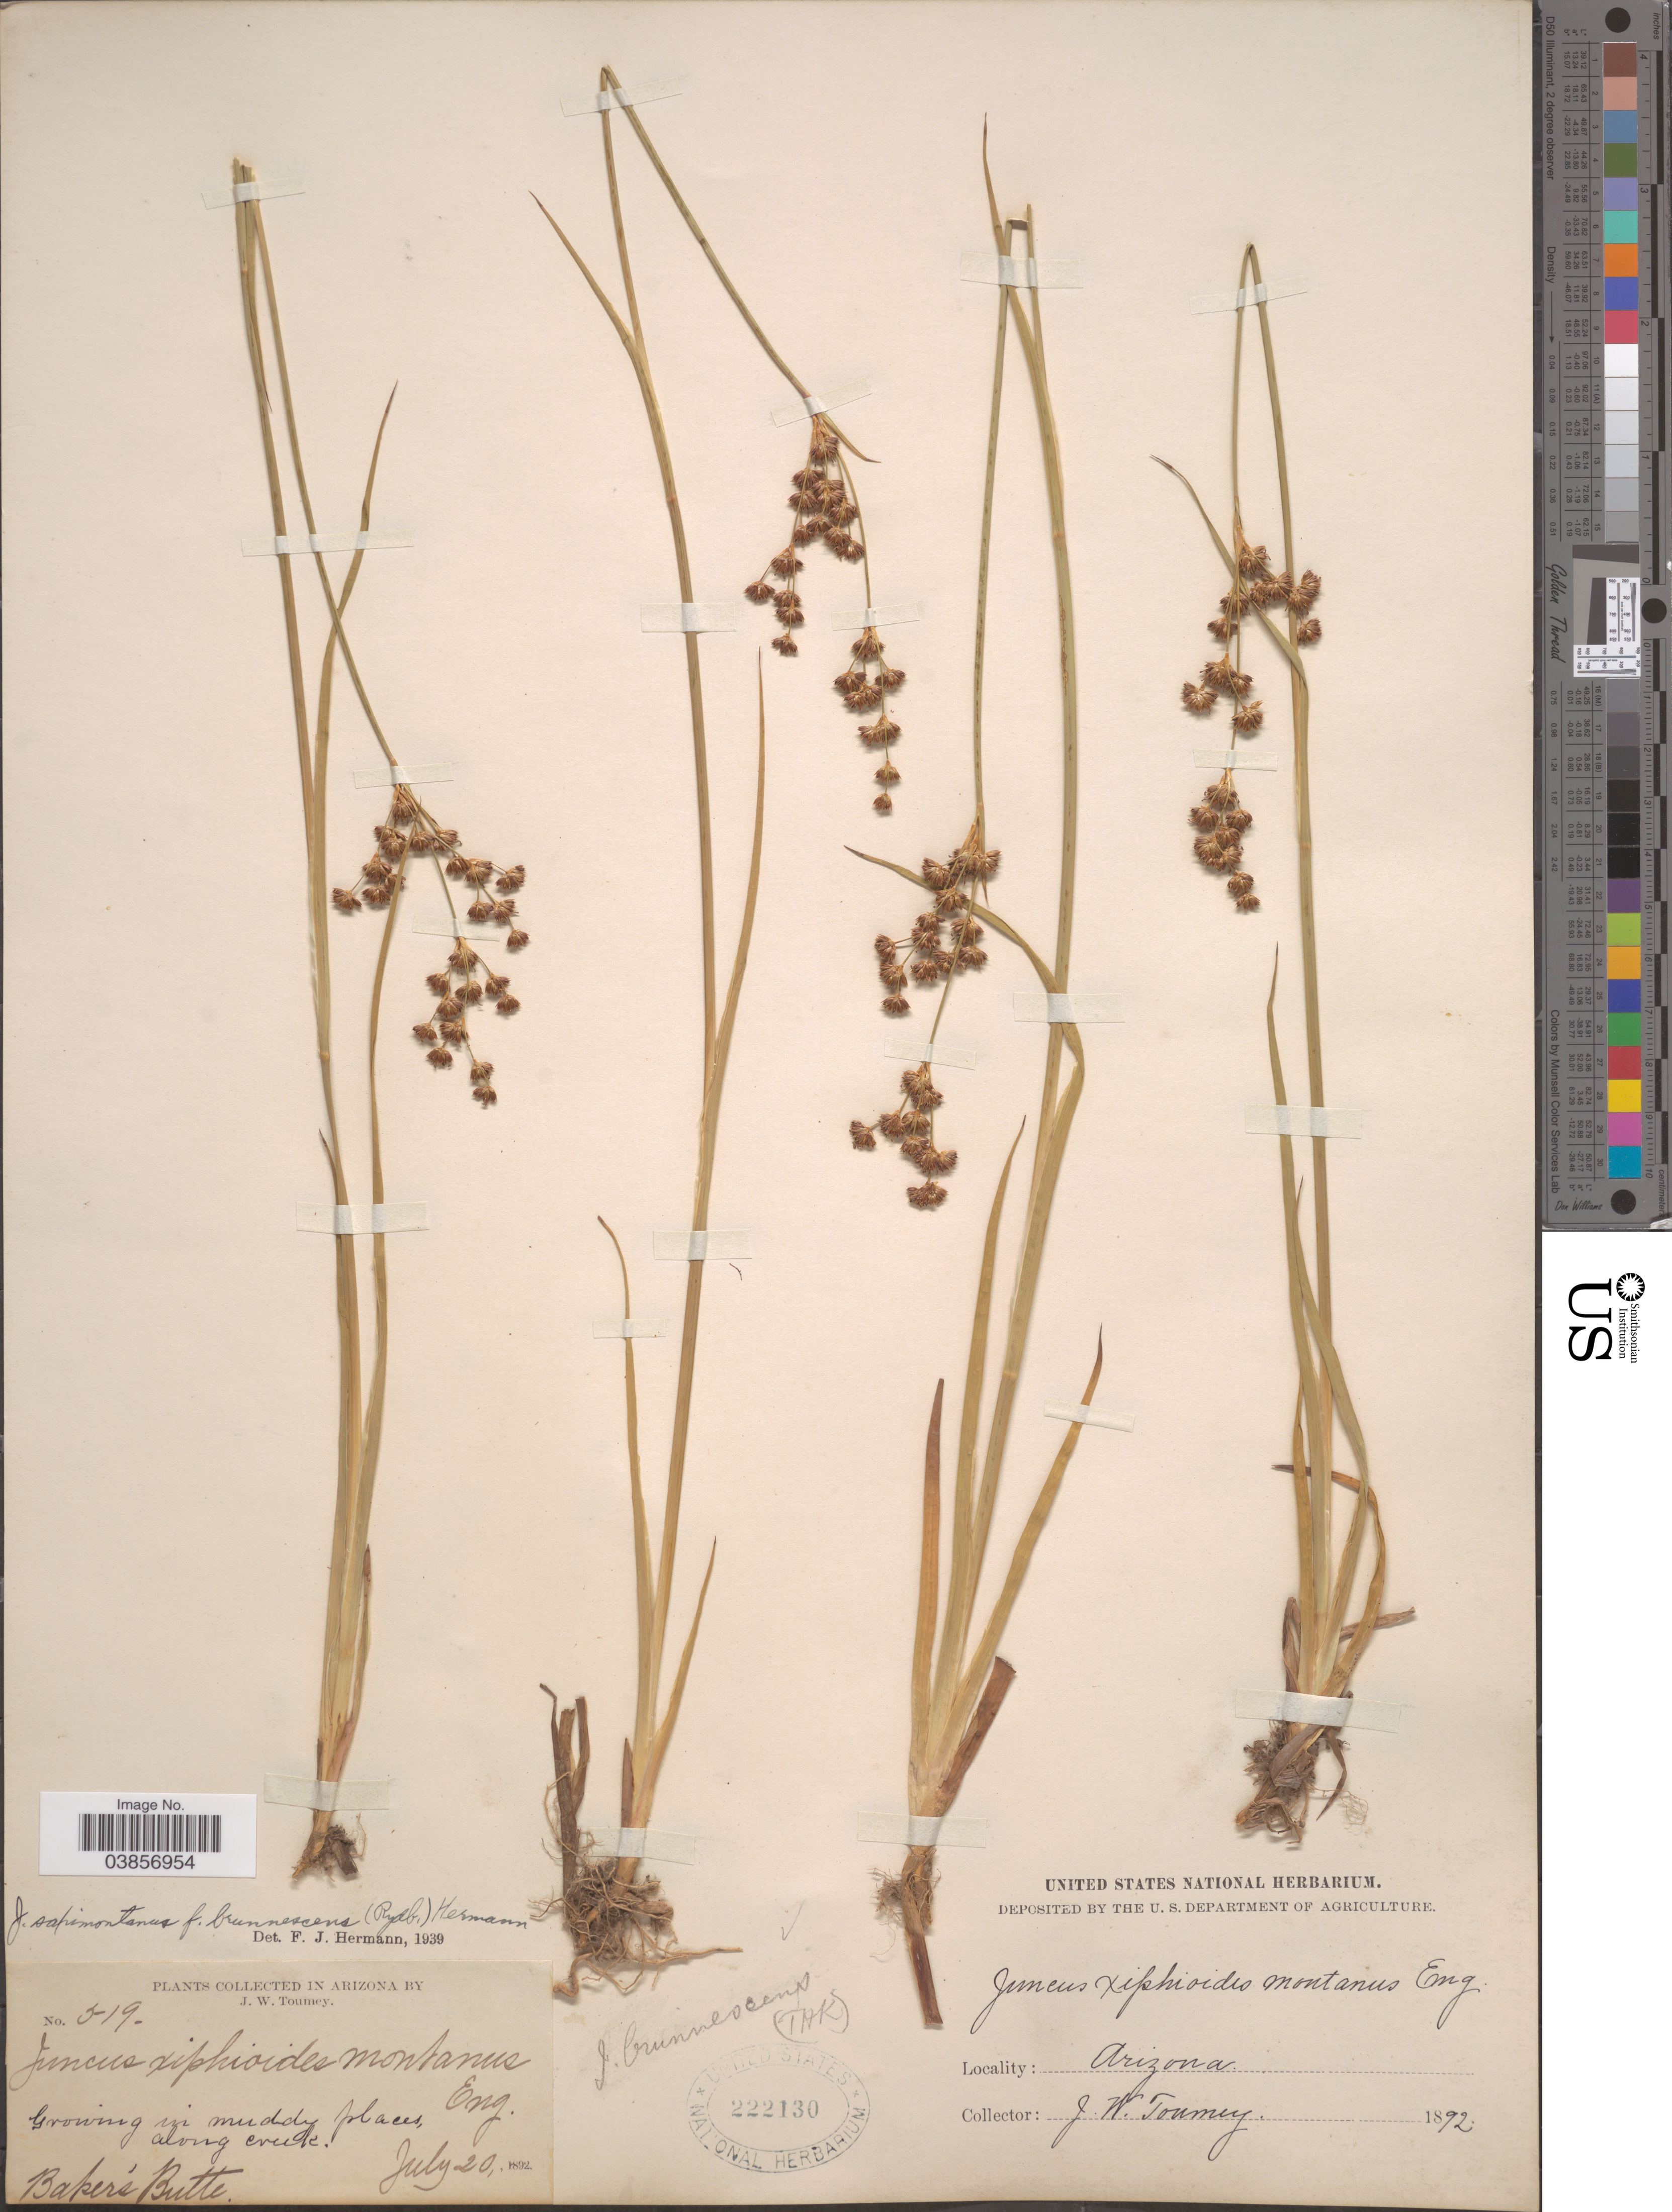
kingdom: Plantae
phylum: Tracheophyta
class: Liliopsida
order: Poales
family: Juncaceae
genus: Juncus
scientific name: Juncus saximontanus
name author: A. Nelson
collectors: J. W. Toumey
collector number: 519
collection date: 1892-07-20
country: United States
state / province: Arizona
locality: Baker's Butte.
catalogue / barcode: US 222130